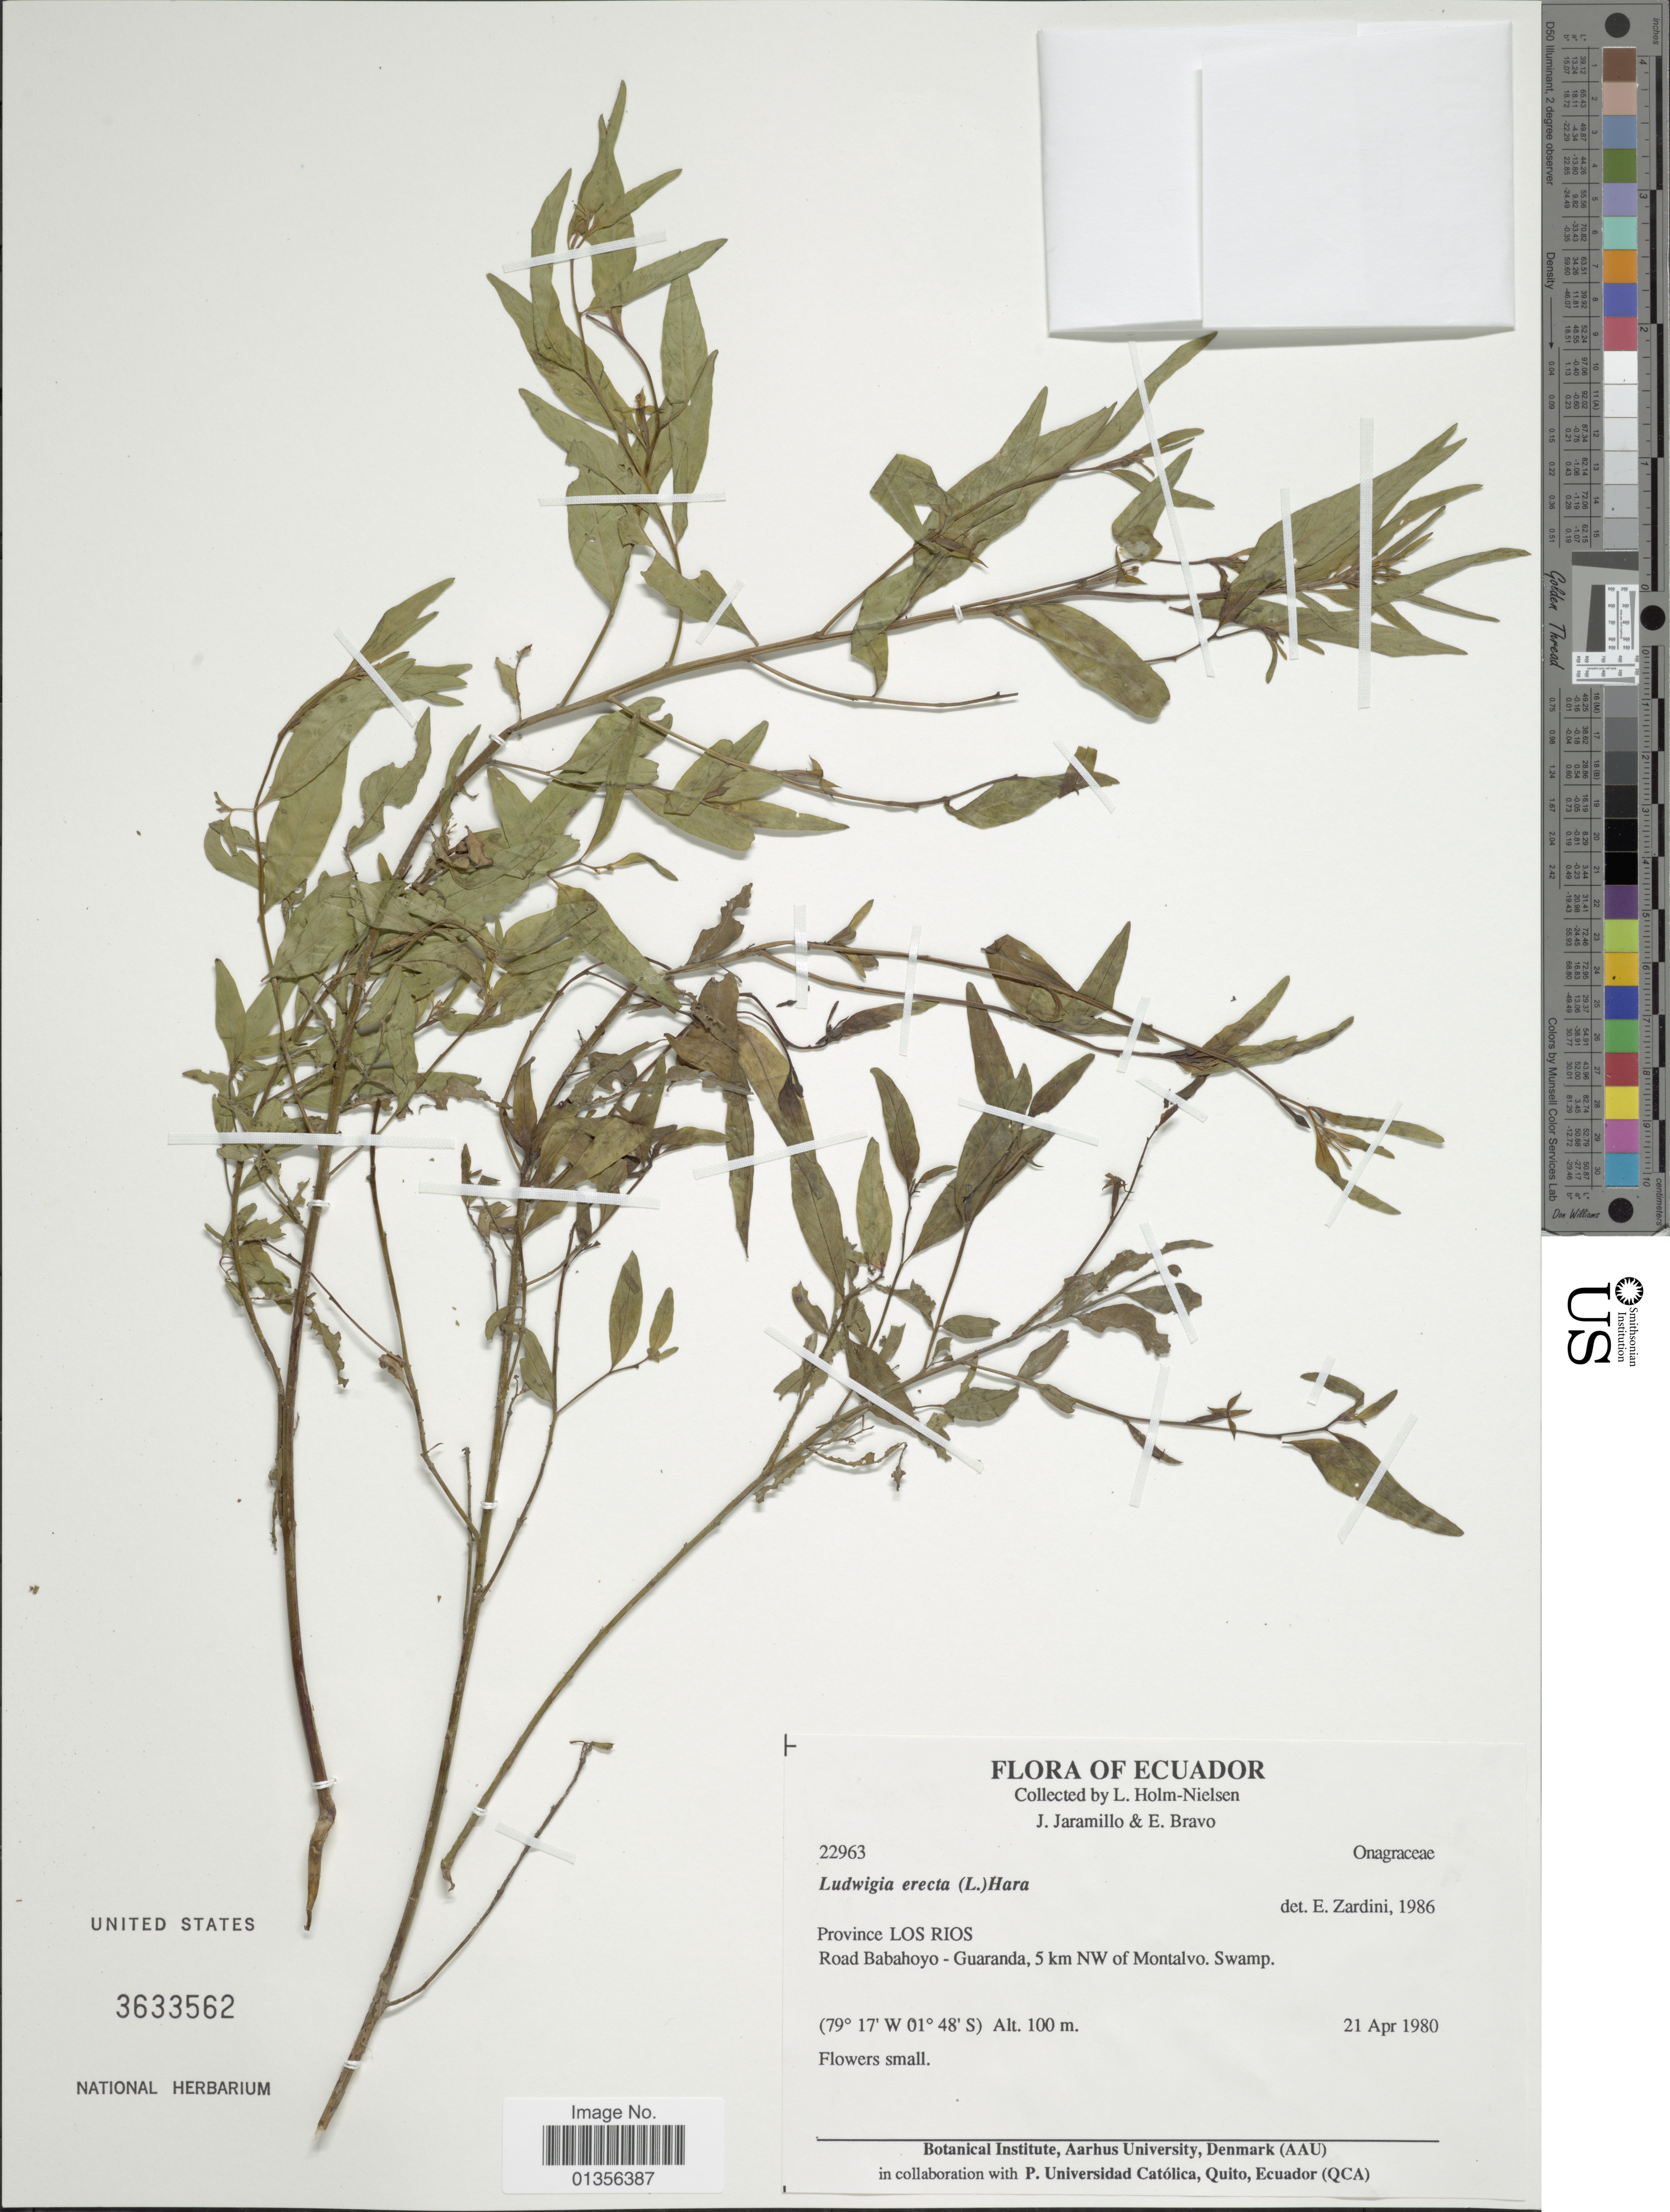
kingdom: Plantae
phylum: Tracheophyta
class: Magnoliopsida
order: Myrtales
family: Onagraceae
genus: Ludwigia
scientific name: Ludwigia erecta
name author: (L.) H. Hara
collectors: L. B. Holm-Nielsen, J. Jaramillo & E. Bravo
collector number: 22963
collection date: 1980-04-21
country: Ecuador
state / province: Los Ríos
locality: Road Babahoyo - Guaranda, 5 km NW of Montalvo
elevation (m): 100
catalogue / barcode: US 3633562